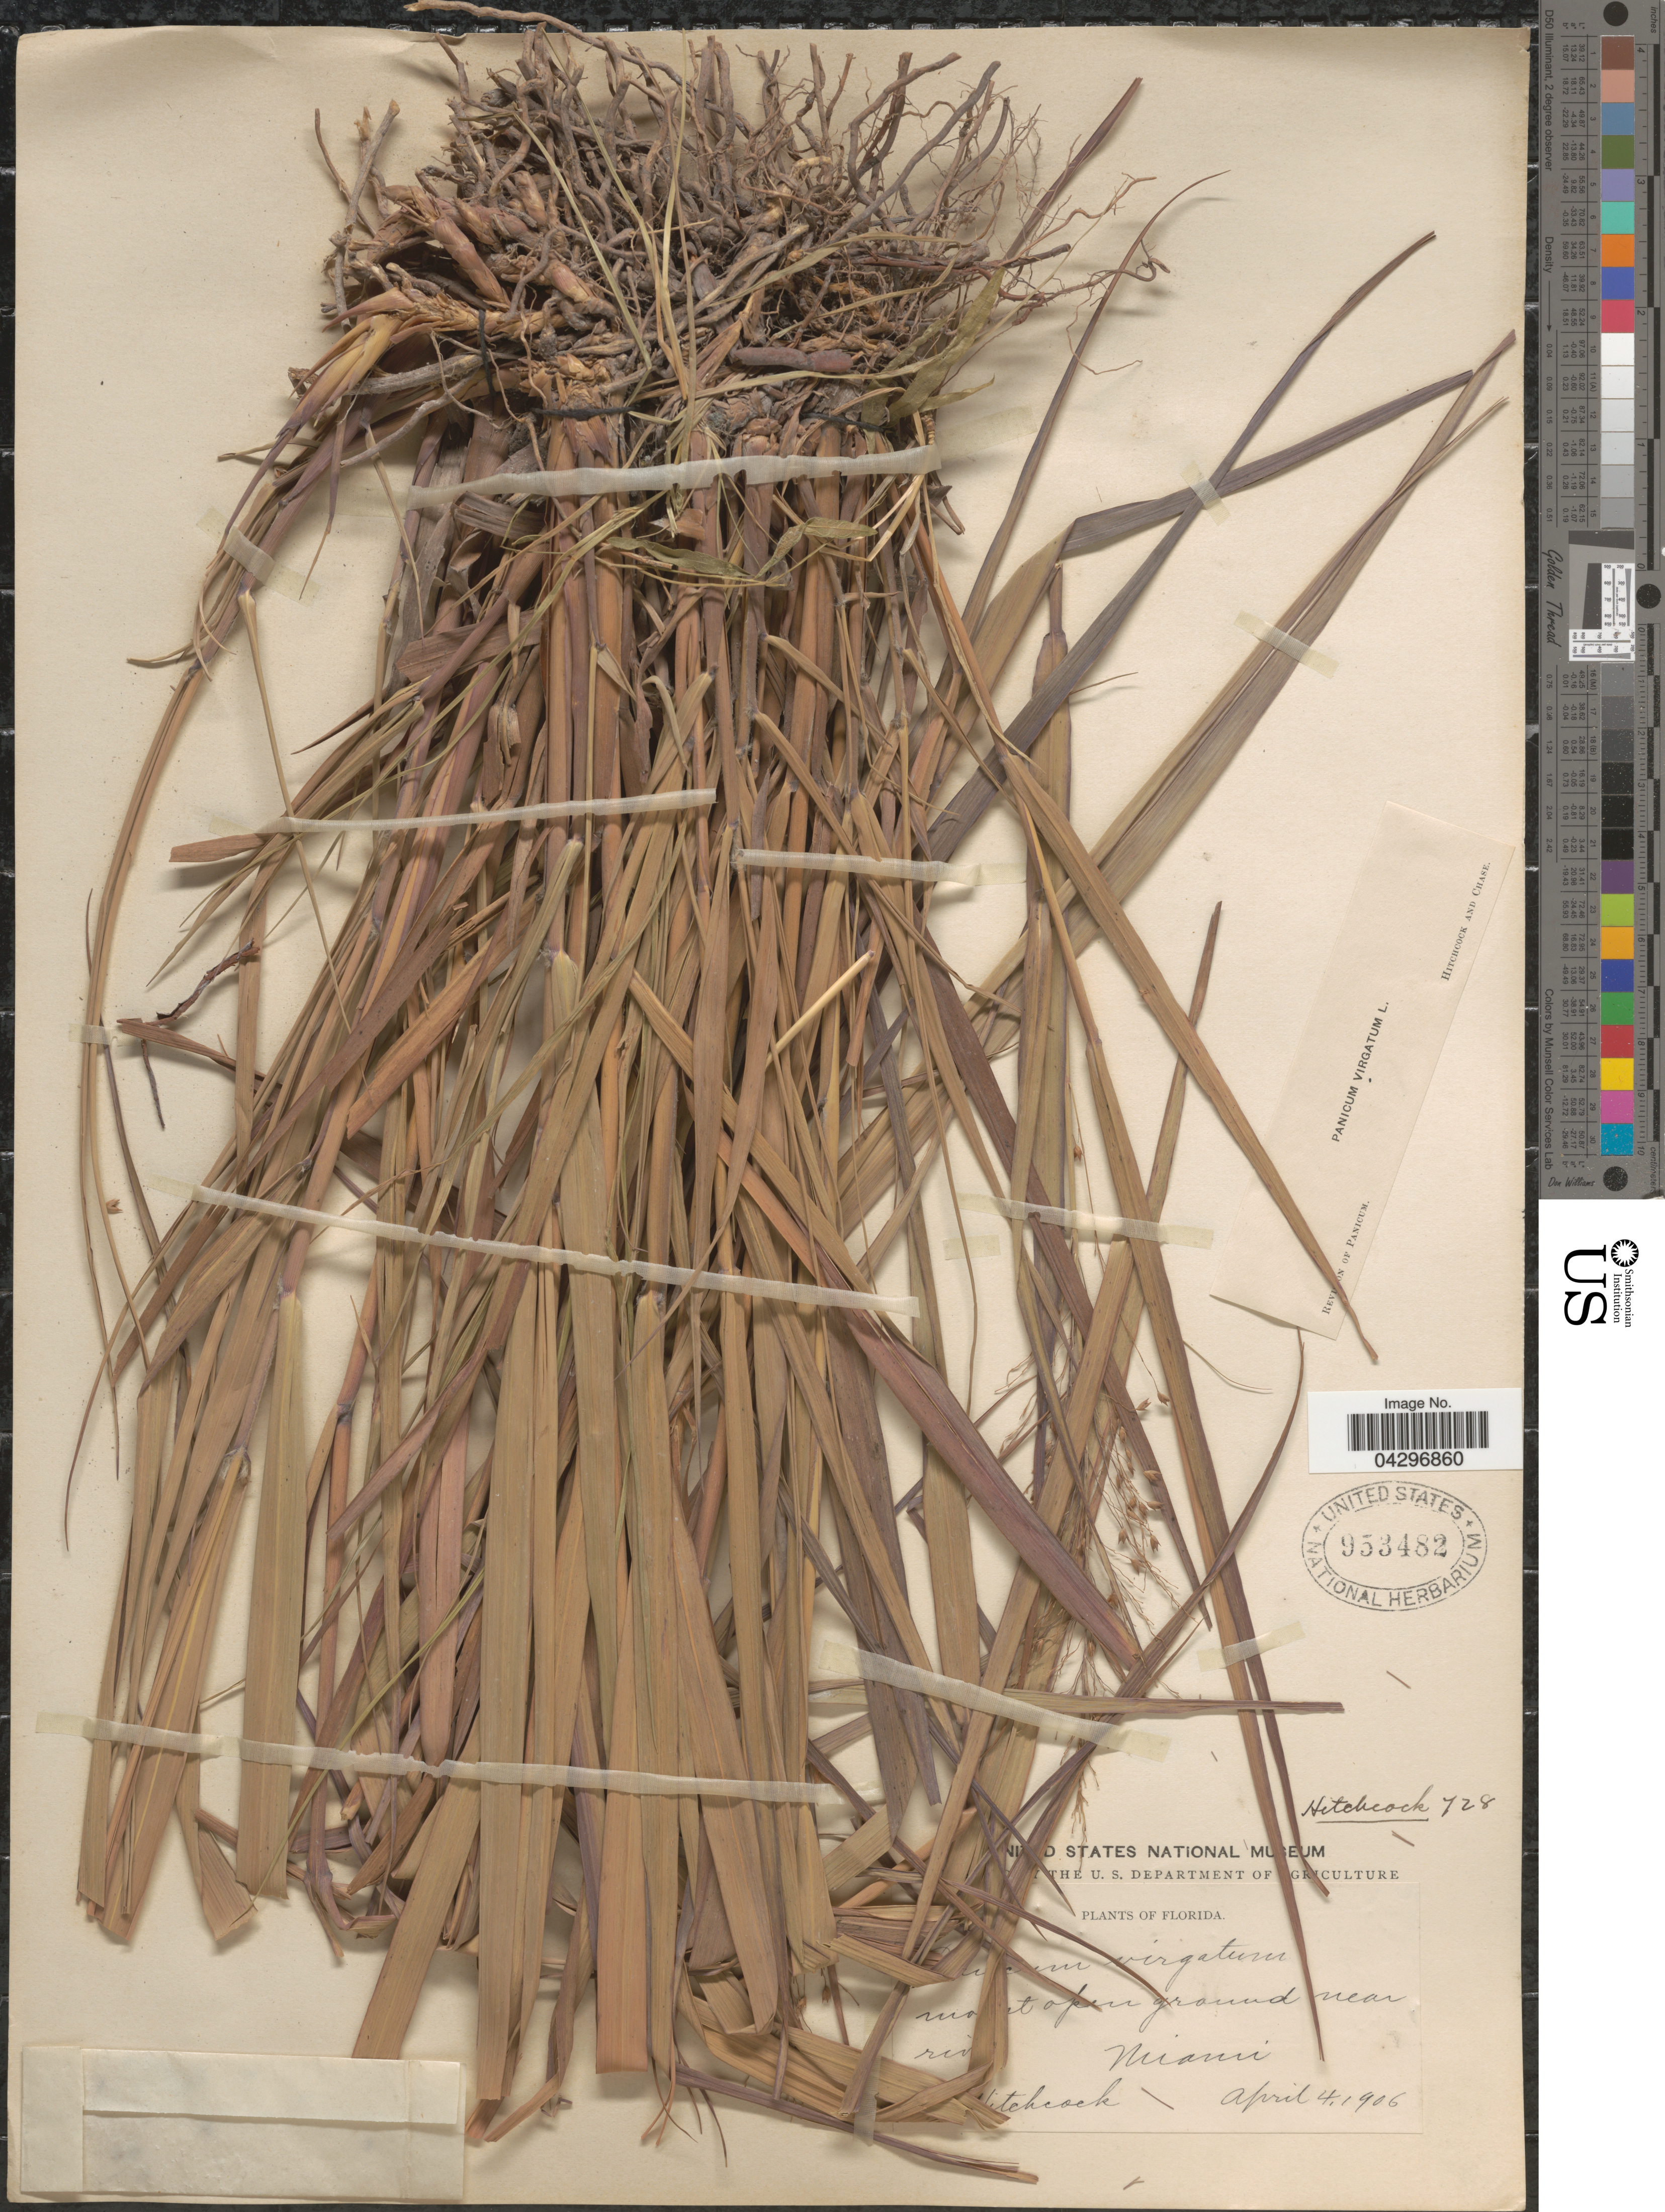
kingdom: Plantae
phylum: Tracheophyta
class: Liliopsida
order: Poales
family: Poaceae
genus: Panicum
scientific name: Panicum virgatum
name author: L.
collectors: A. S. Hitchcock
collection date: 1906-04-04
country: United States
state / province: Florida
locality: Miami.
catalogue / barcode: US 953482